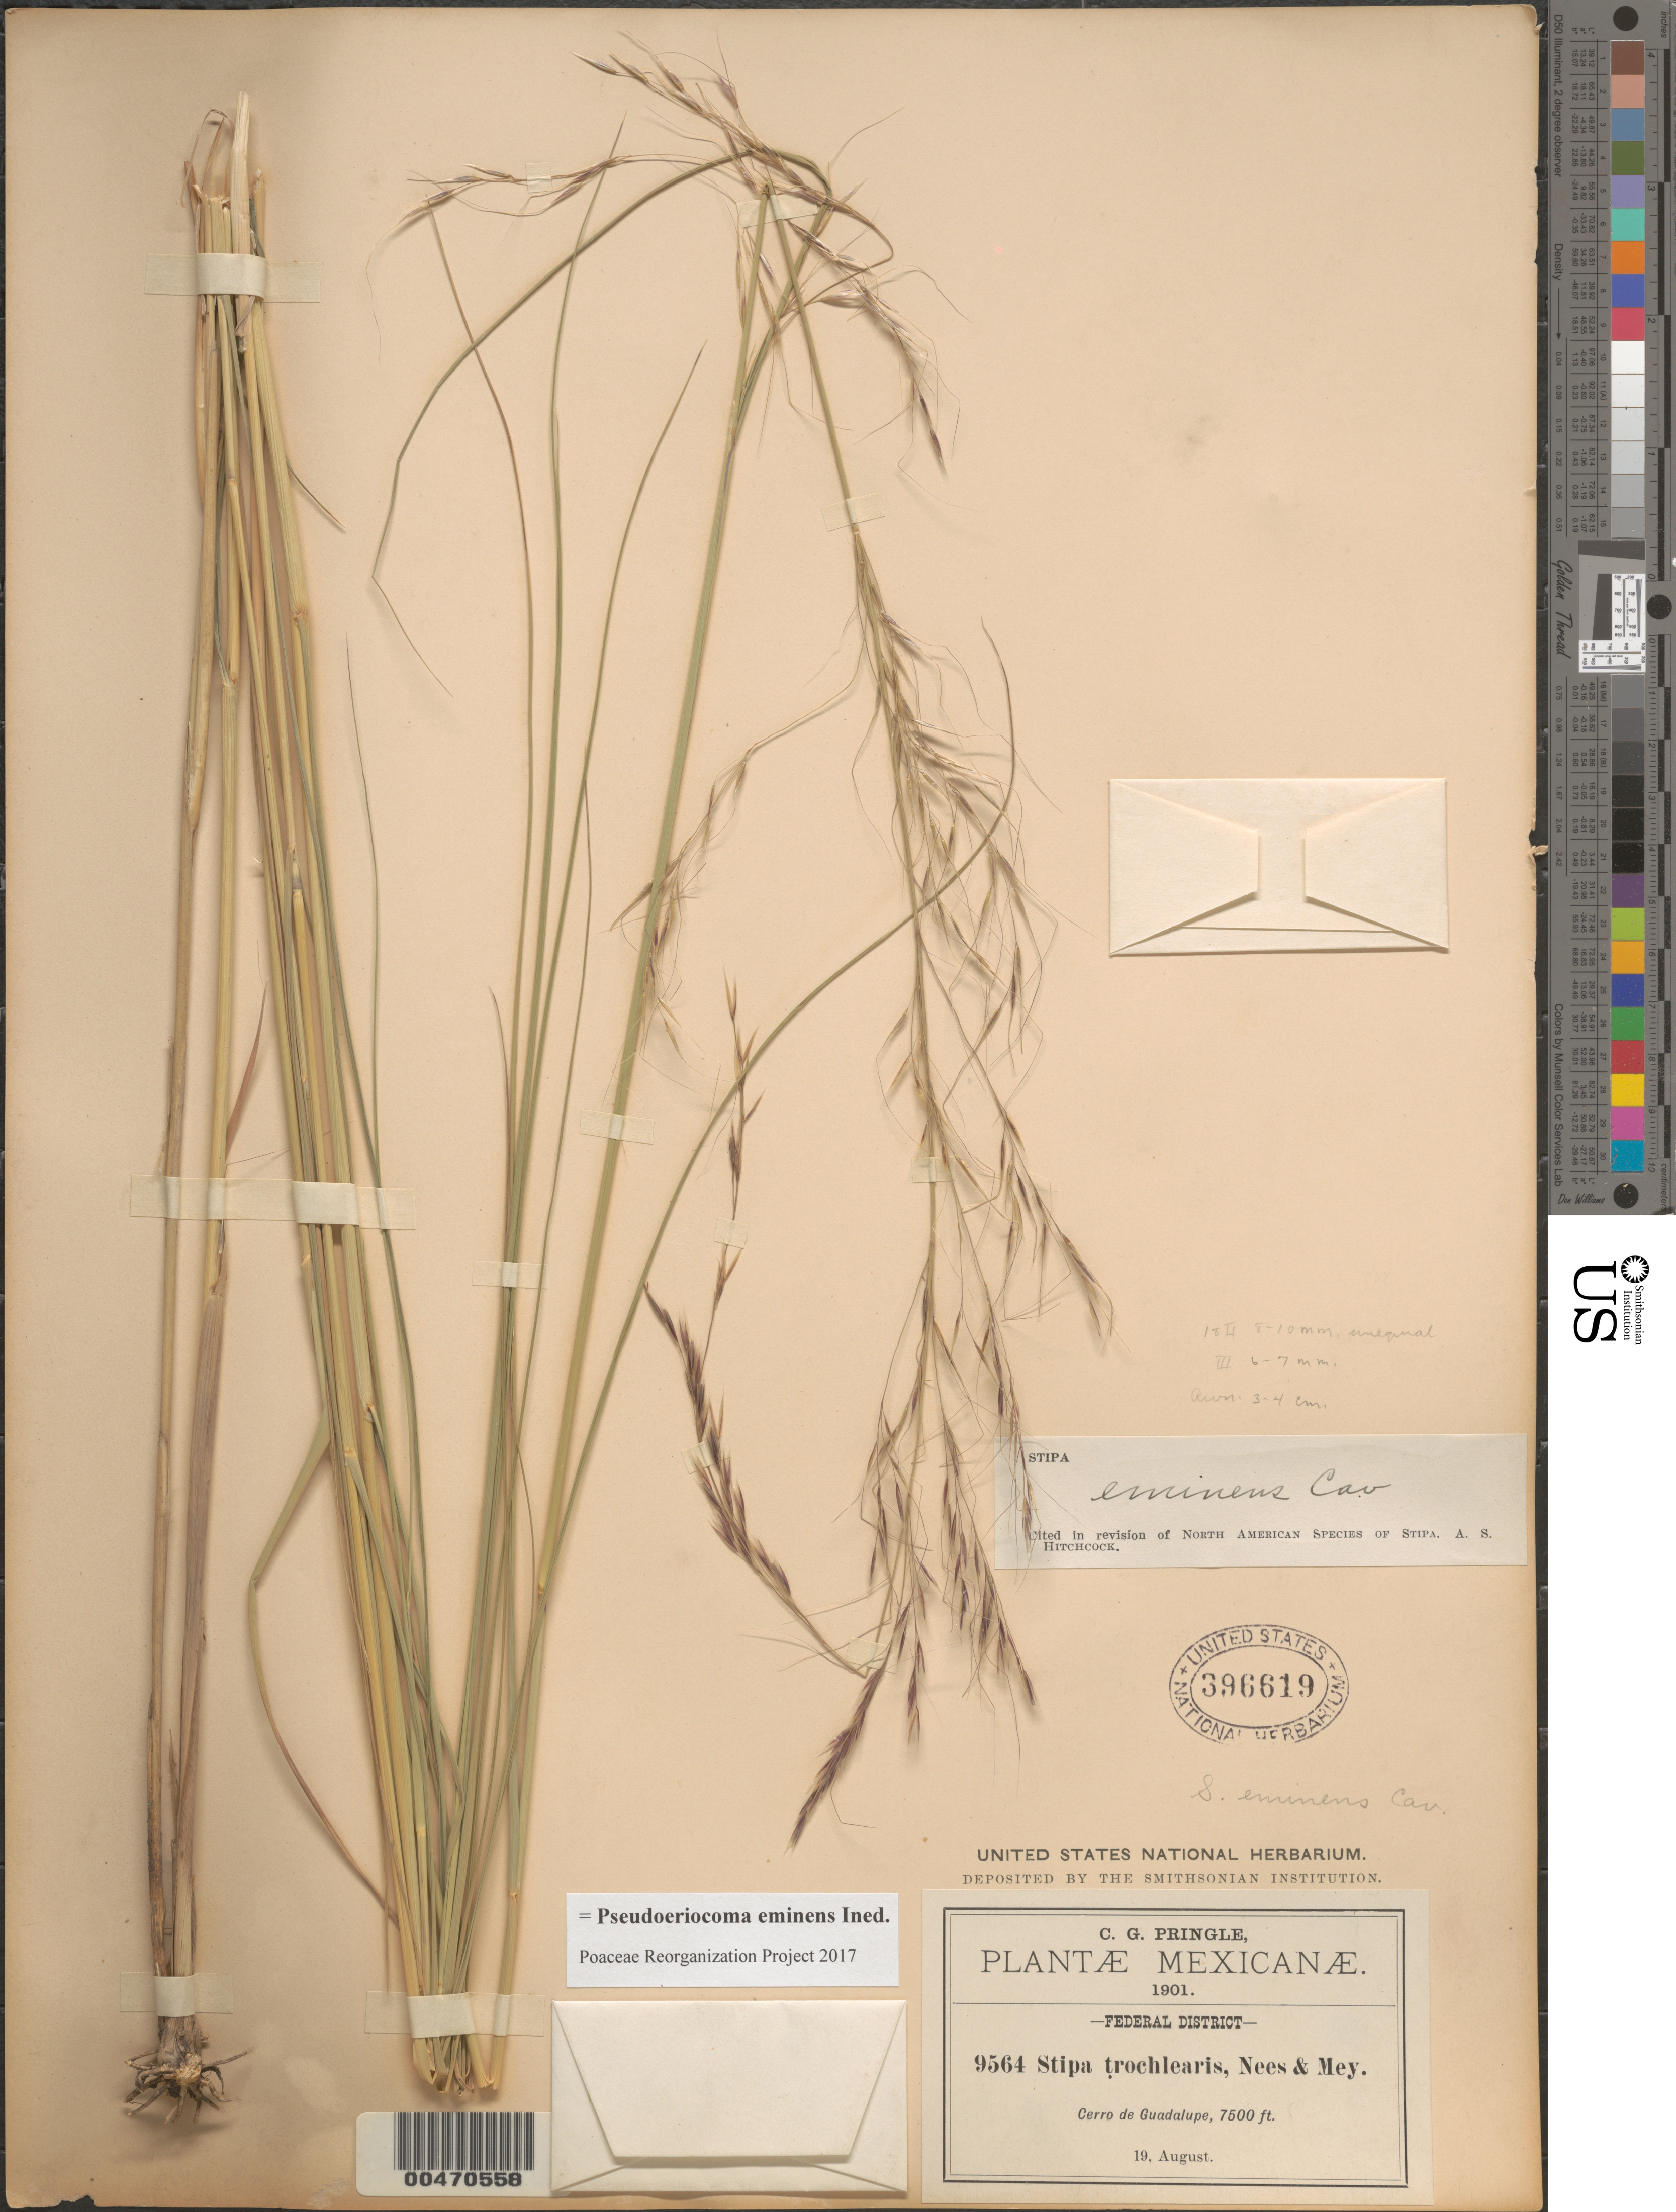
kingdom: Plantae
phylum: Tracheophyta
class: Liliopsida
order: Poales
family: Poaceae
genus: Pseudoeriocoma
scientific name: Pseudoeriocoma eminens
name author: (Cav.) Romasch.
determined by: Poaceae Reorganization Project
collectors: C. G. Pringle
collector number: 9564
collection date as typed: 19 Aug 1901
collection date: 1901-08-19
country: Mexico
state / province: Distrito Federal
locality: Cerro de Guadalupe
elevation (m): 2286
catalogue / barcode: US 396619